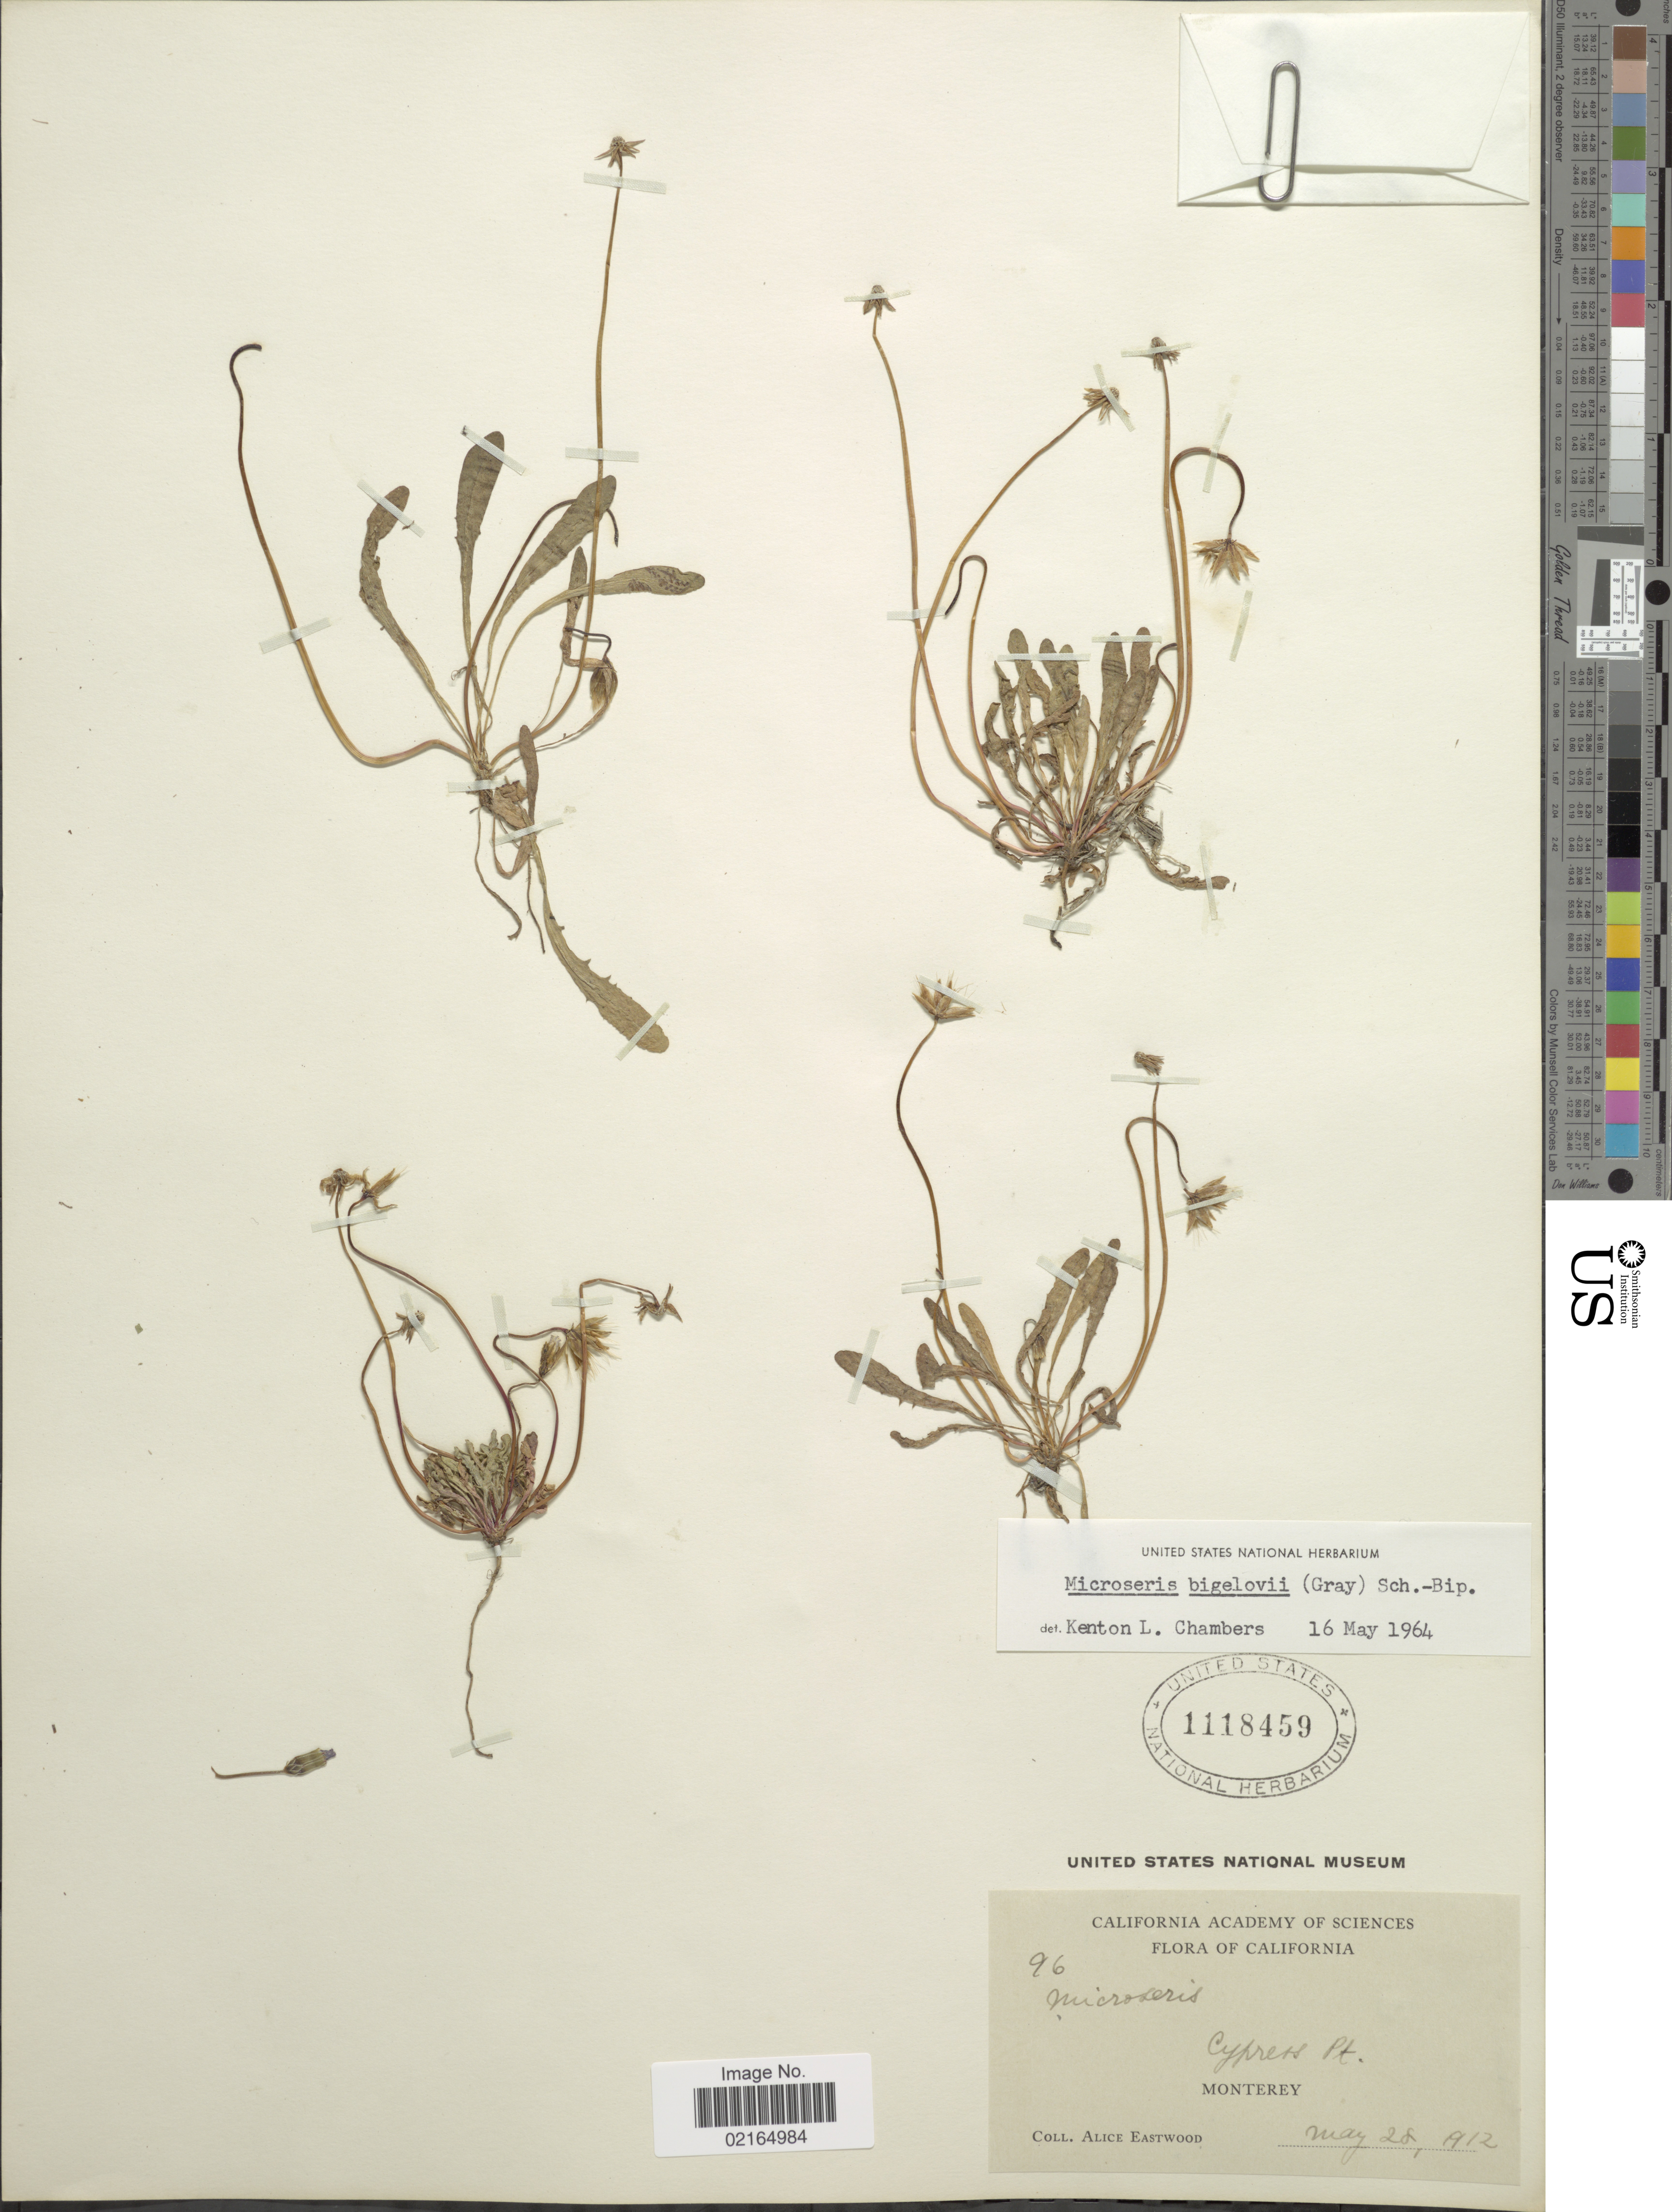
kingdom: Plantae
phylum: Tracheophyta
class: Magnoliopsida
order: Asterales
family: Asteraceae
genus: Microseris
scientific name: Microseris bigelovii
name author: (A. Gray) Sch. Bip.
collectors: A. Eastwood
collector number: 96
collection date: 1912-05-28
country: United States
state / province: California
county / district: Monterey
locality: Cypress Pt., Monterey.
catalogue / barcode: US 1118459